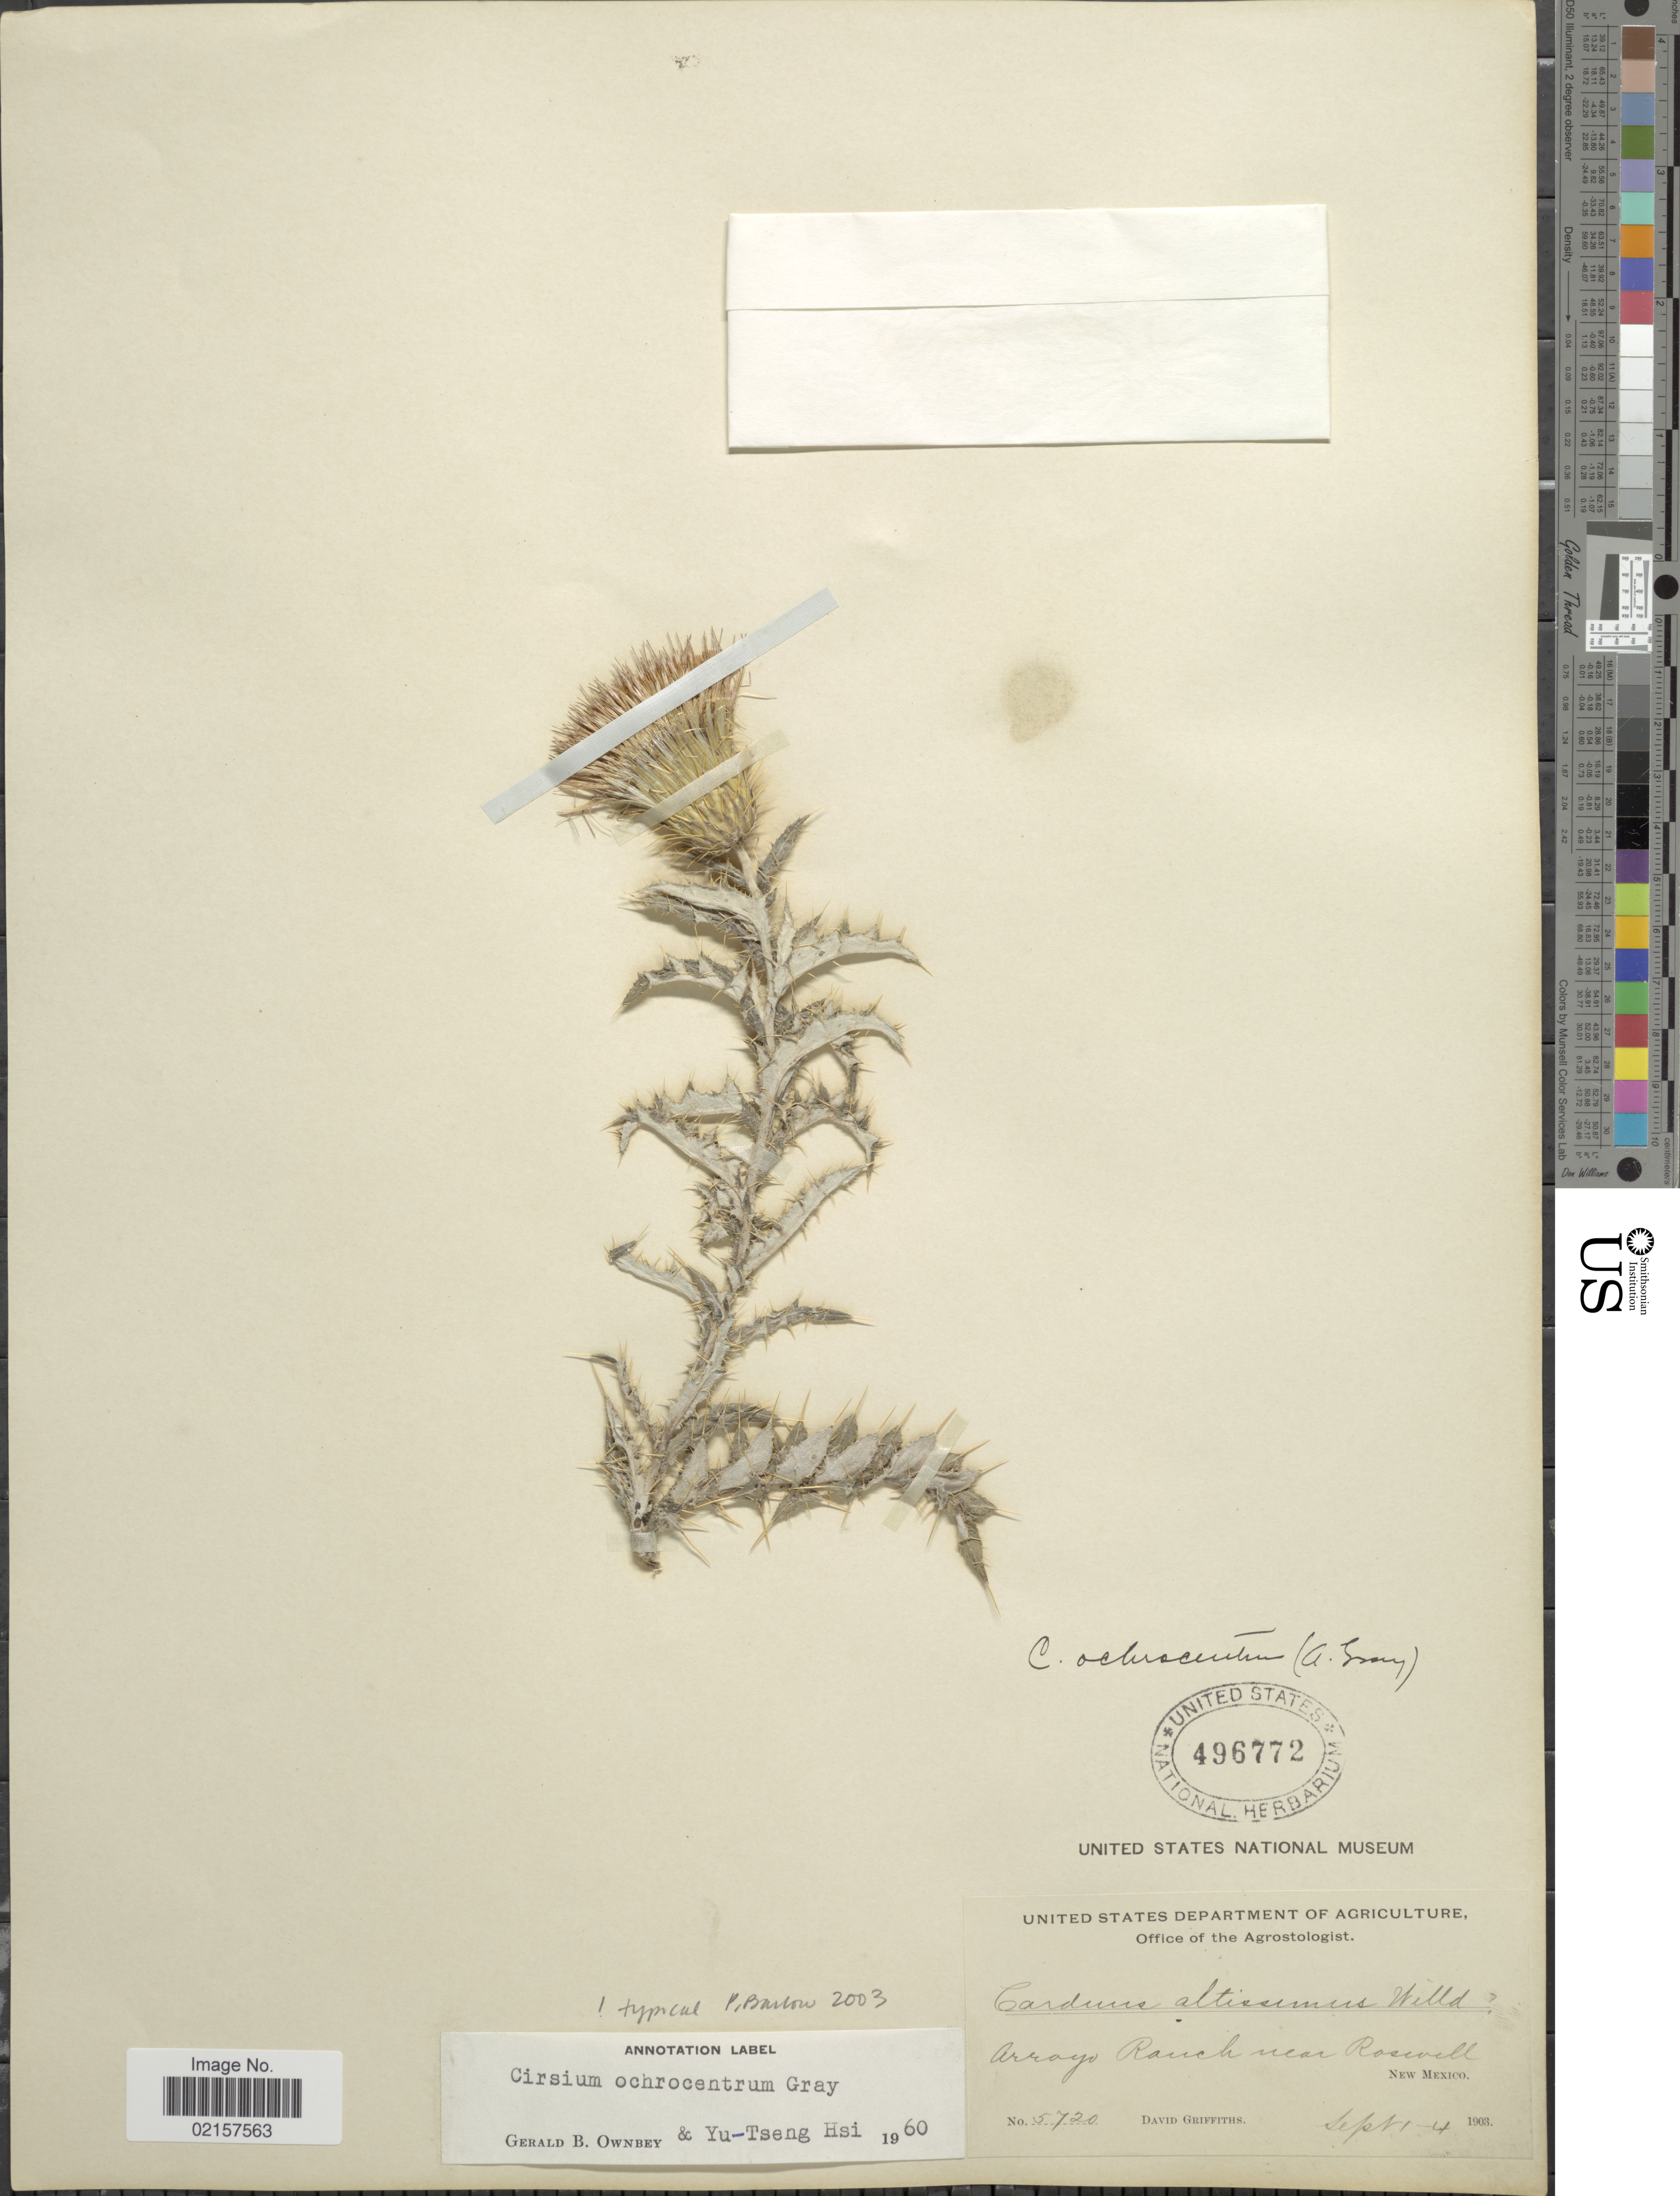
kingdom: Plantae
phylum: Tracheophyta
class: Magnoliopsida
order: Asterales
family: Asteraceae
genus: Cirsium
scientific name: Cirsium ochrocentrum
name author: A. Gray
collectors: D. Griffiths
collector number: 5720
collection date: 1903-09-01/1903-09-04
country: United States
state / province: New Mexico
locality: Arrayo Ranch near Rosewell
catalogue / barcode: US 496772